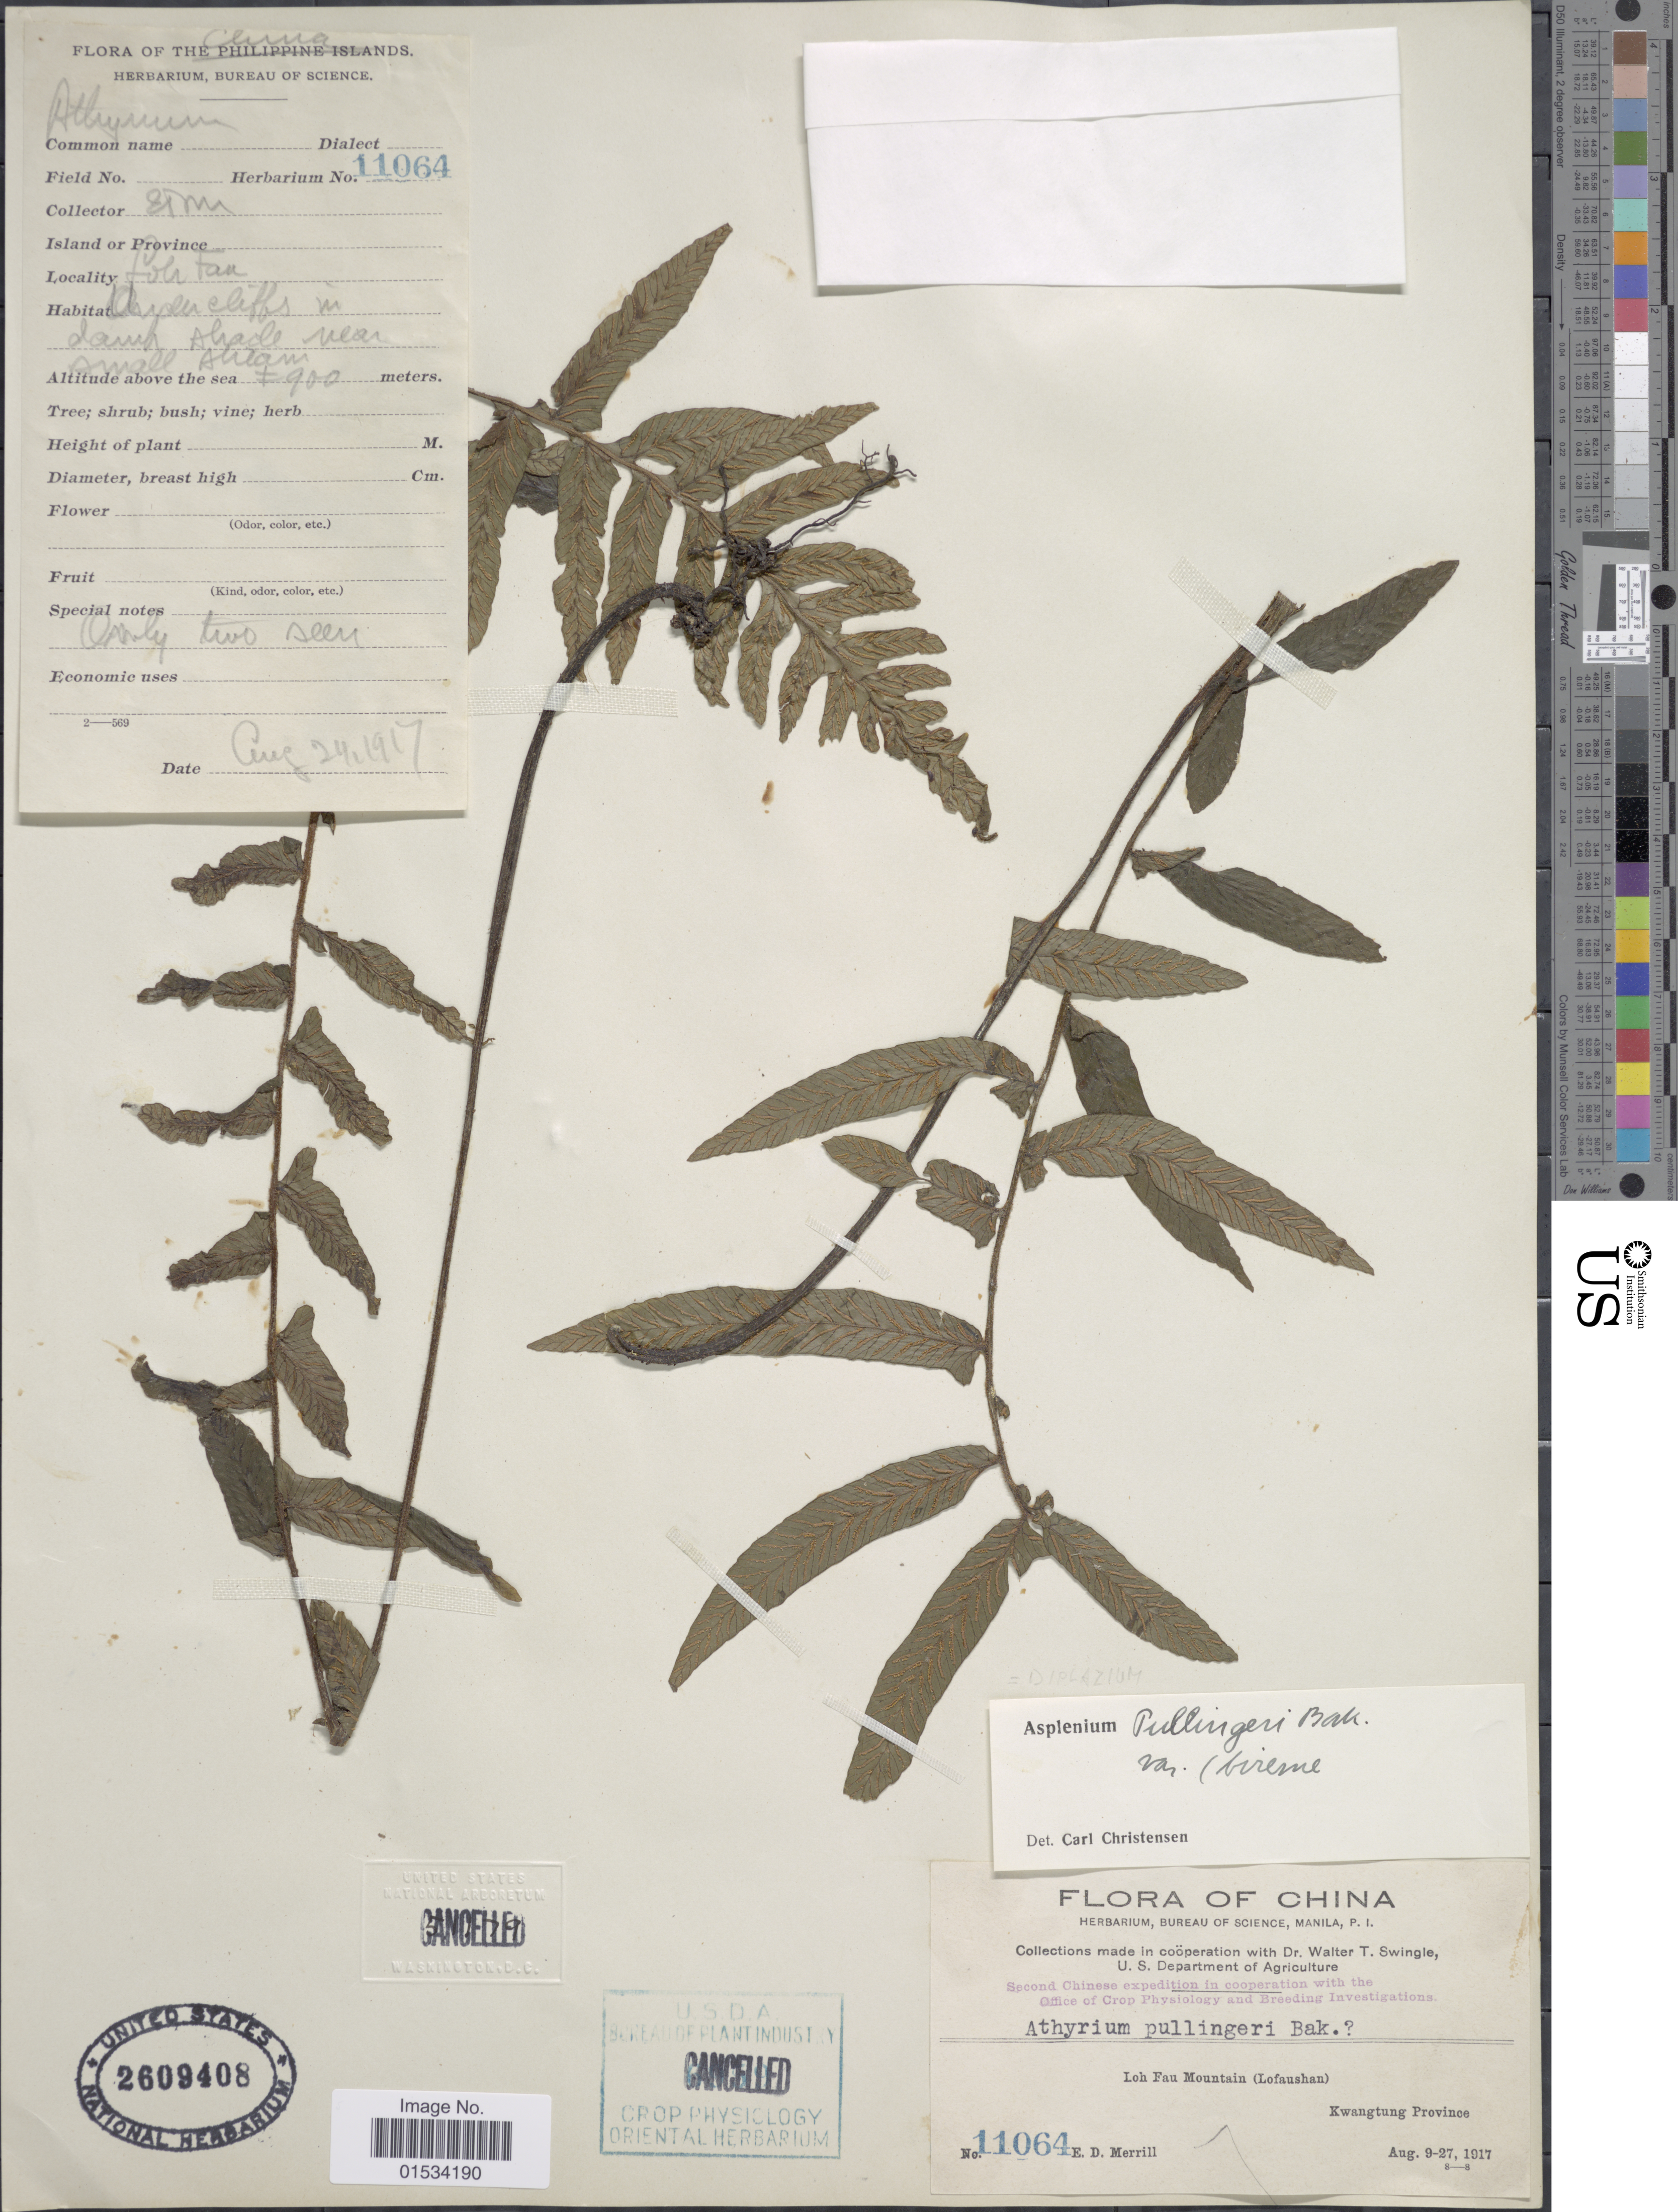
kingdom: Plantae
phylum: Tracheophyta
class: Polypodiopsida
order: Polypodiales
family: Athyriaceae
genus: Diplazium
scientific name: Diplazium pullingeri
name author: (Baker) J. Sm.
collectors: E. D. Merrill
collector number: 11064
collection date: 1917-08-24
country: China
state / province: Guangdong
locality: Kwangtung Province, Loh Fau Mt. (Lofaushan)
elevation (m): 900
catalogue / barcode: US 2609408